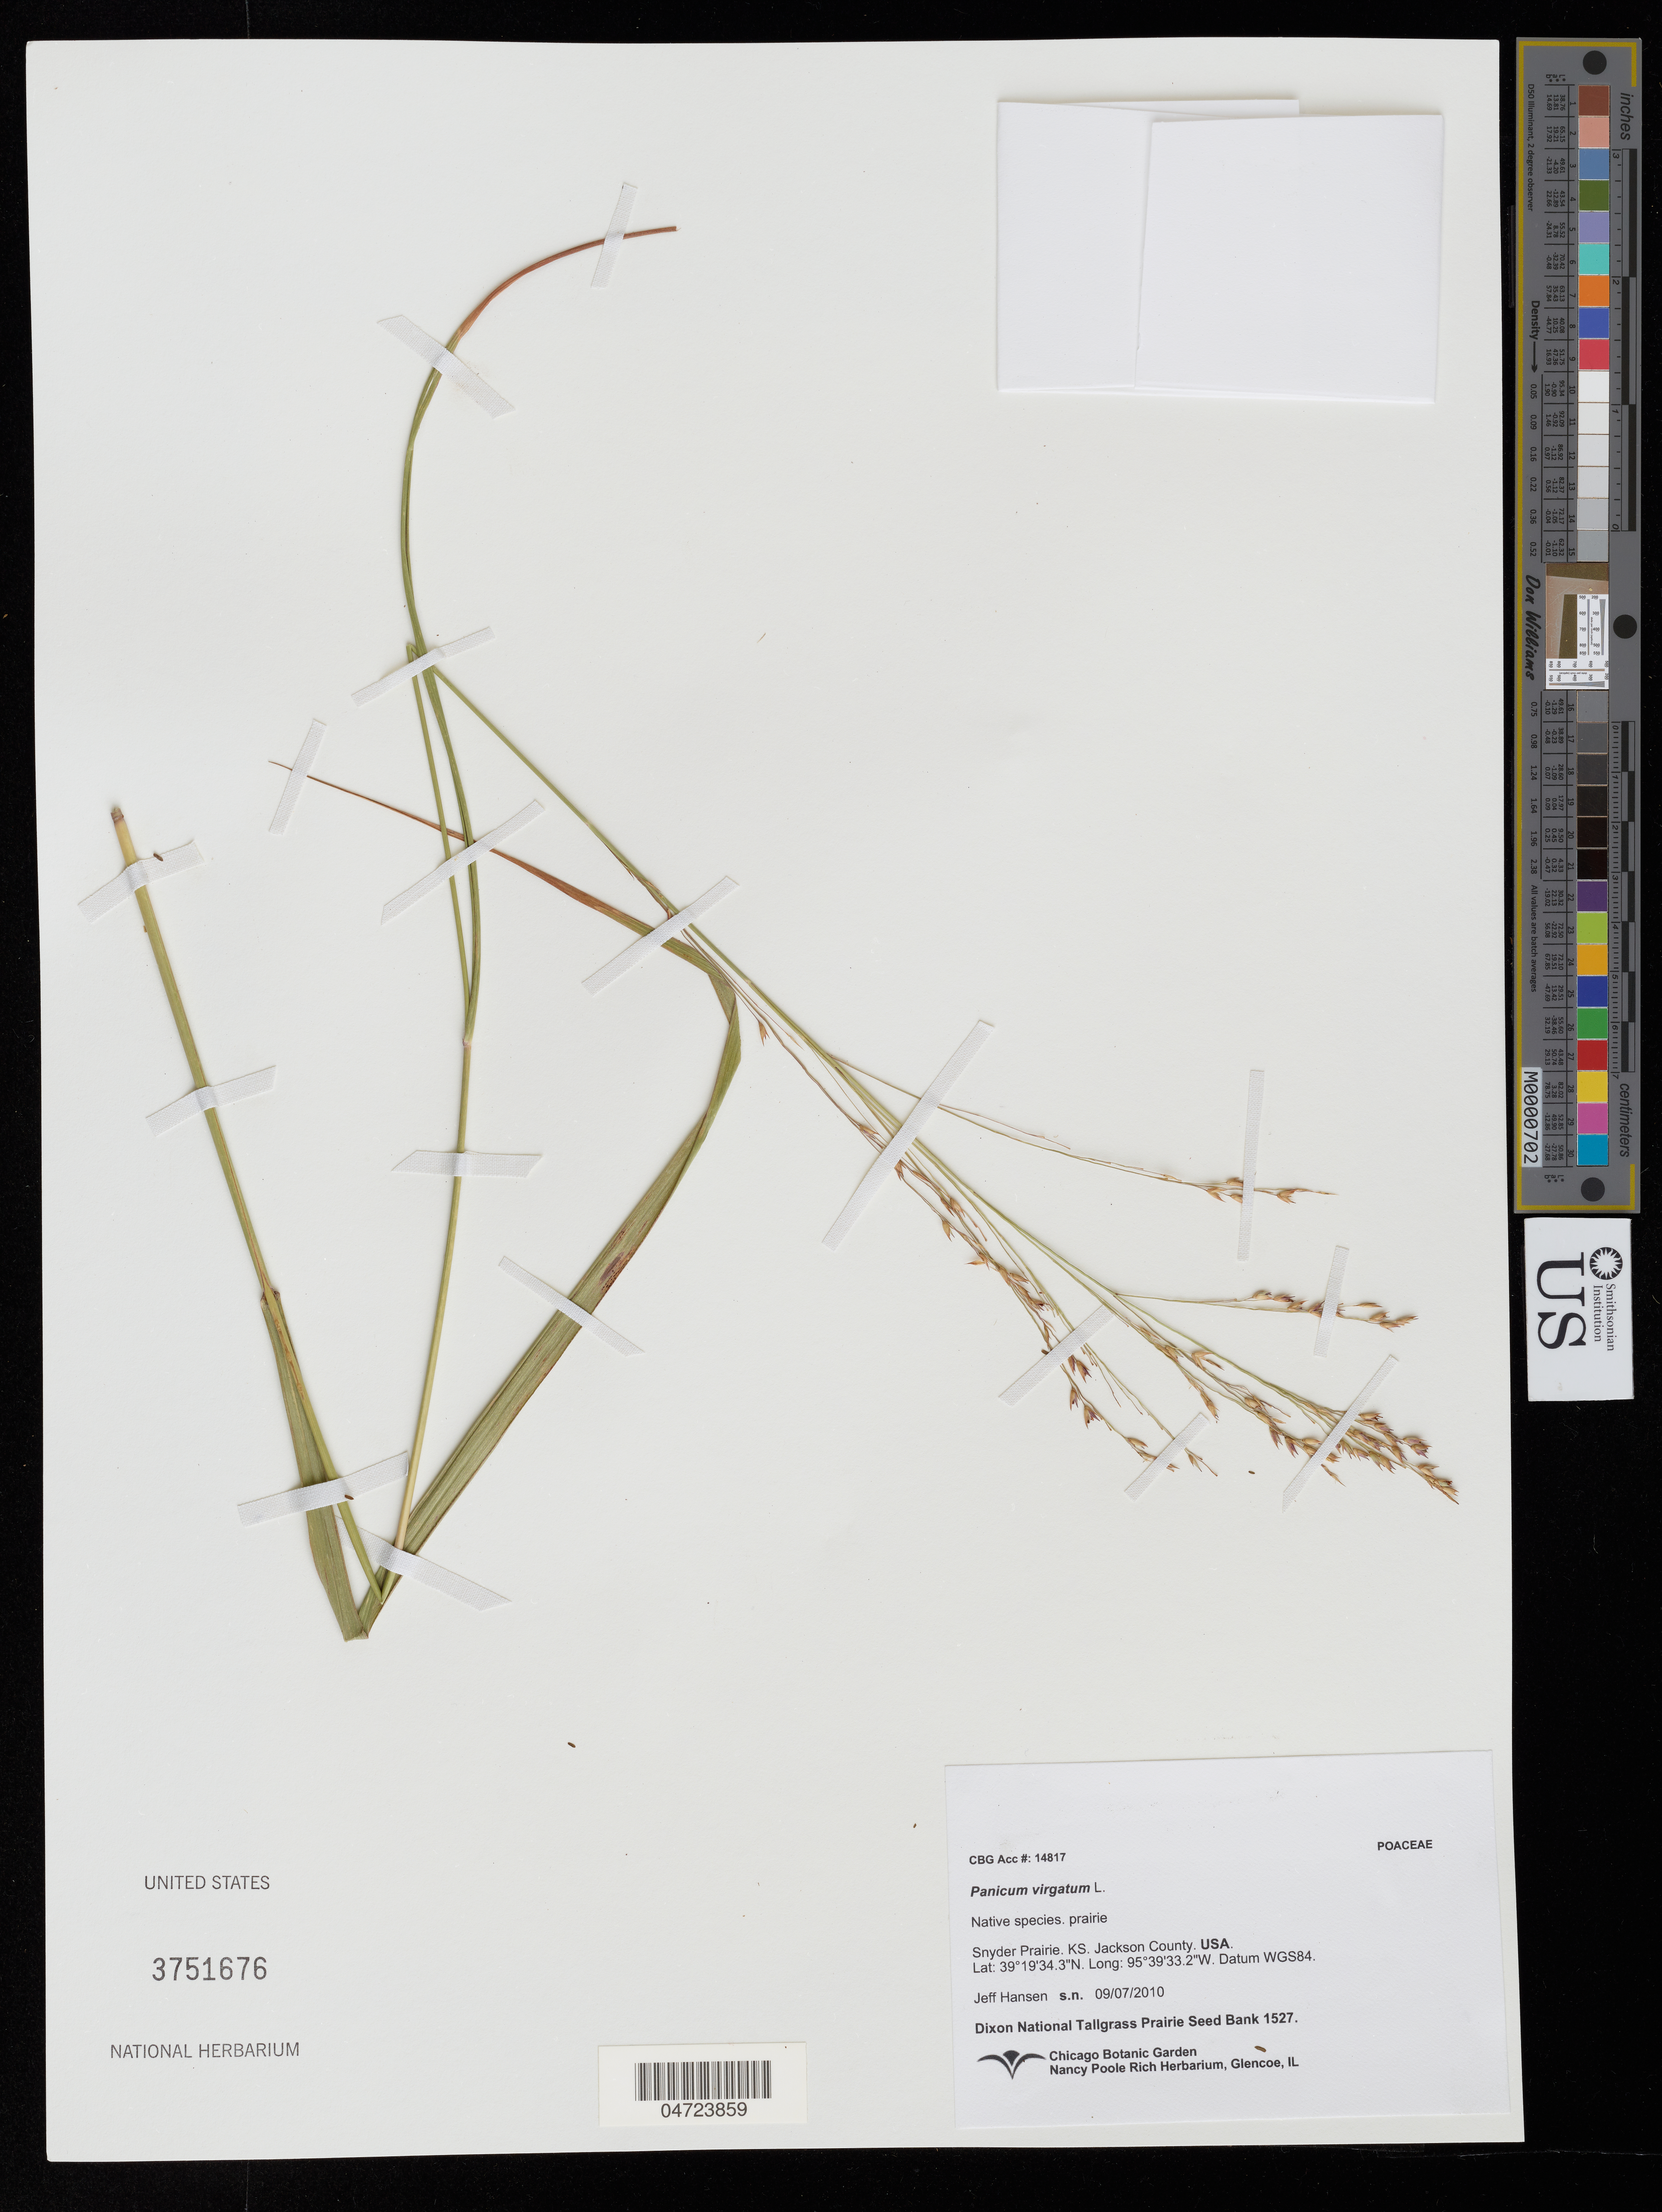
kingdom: Plantae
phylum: Tracheophyta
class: Liliopsida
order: Poales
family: Poaceae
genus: Panicum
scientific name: Panicum virgatum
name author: L.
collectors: J. Hansen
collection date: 2010-09-07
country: United States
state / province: Kansas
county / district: Jackson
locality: Snyder Prairie. Jackson County.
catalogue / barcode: US 3751676